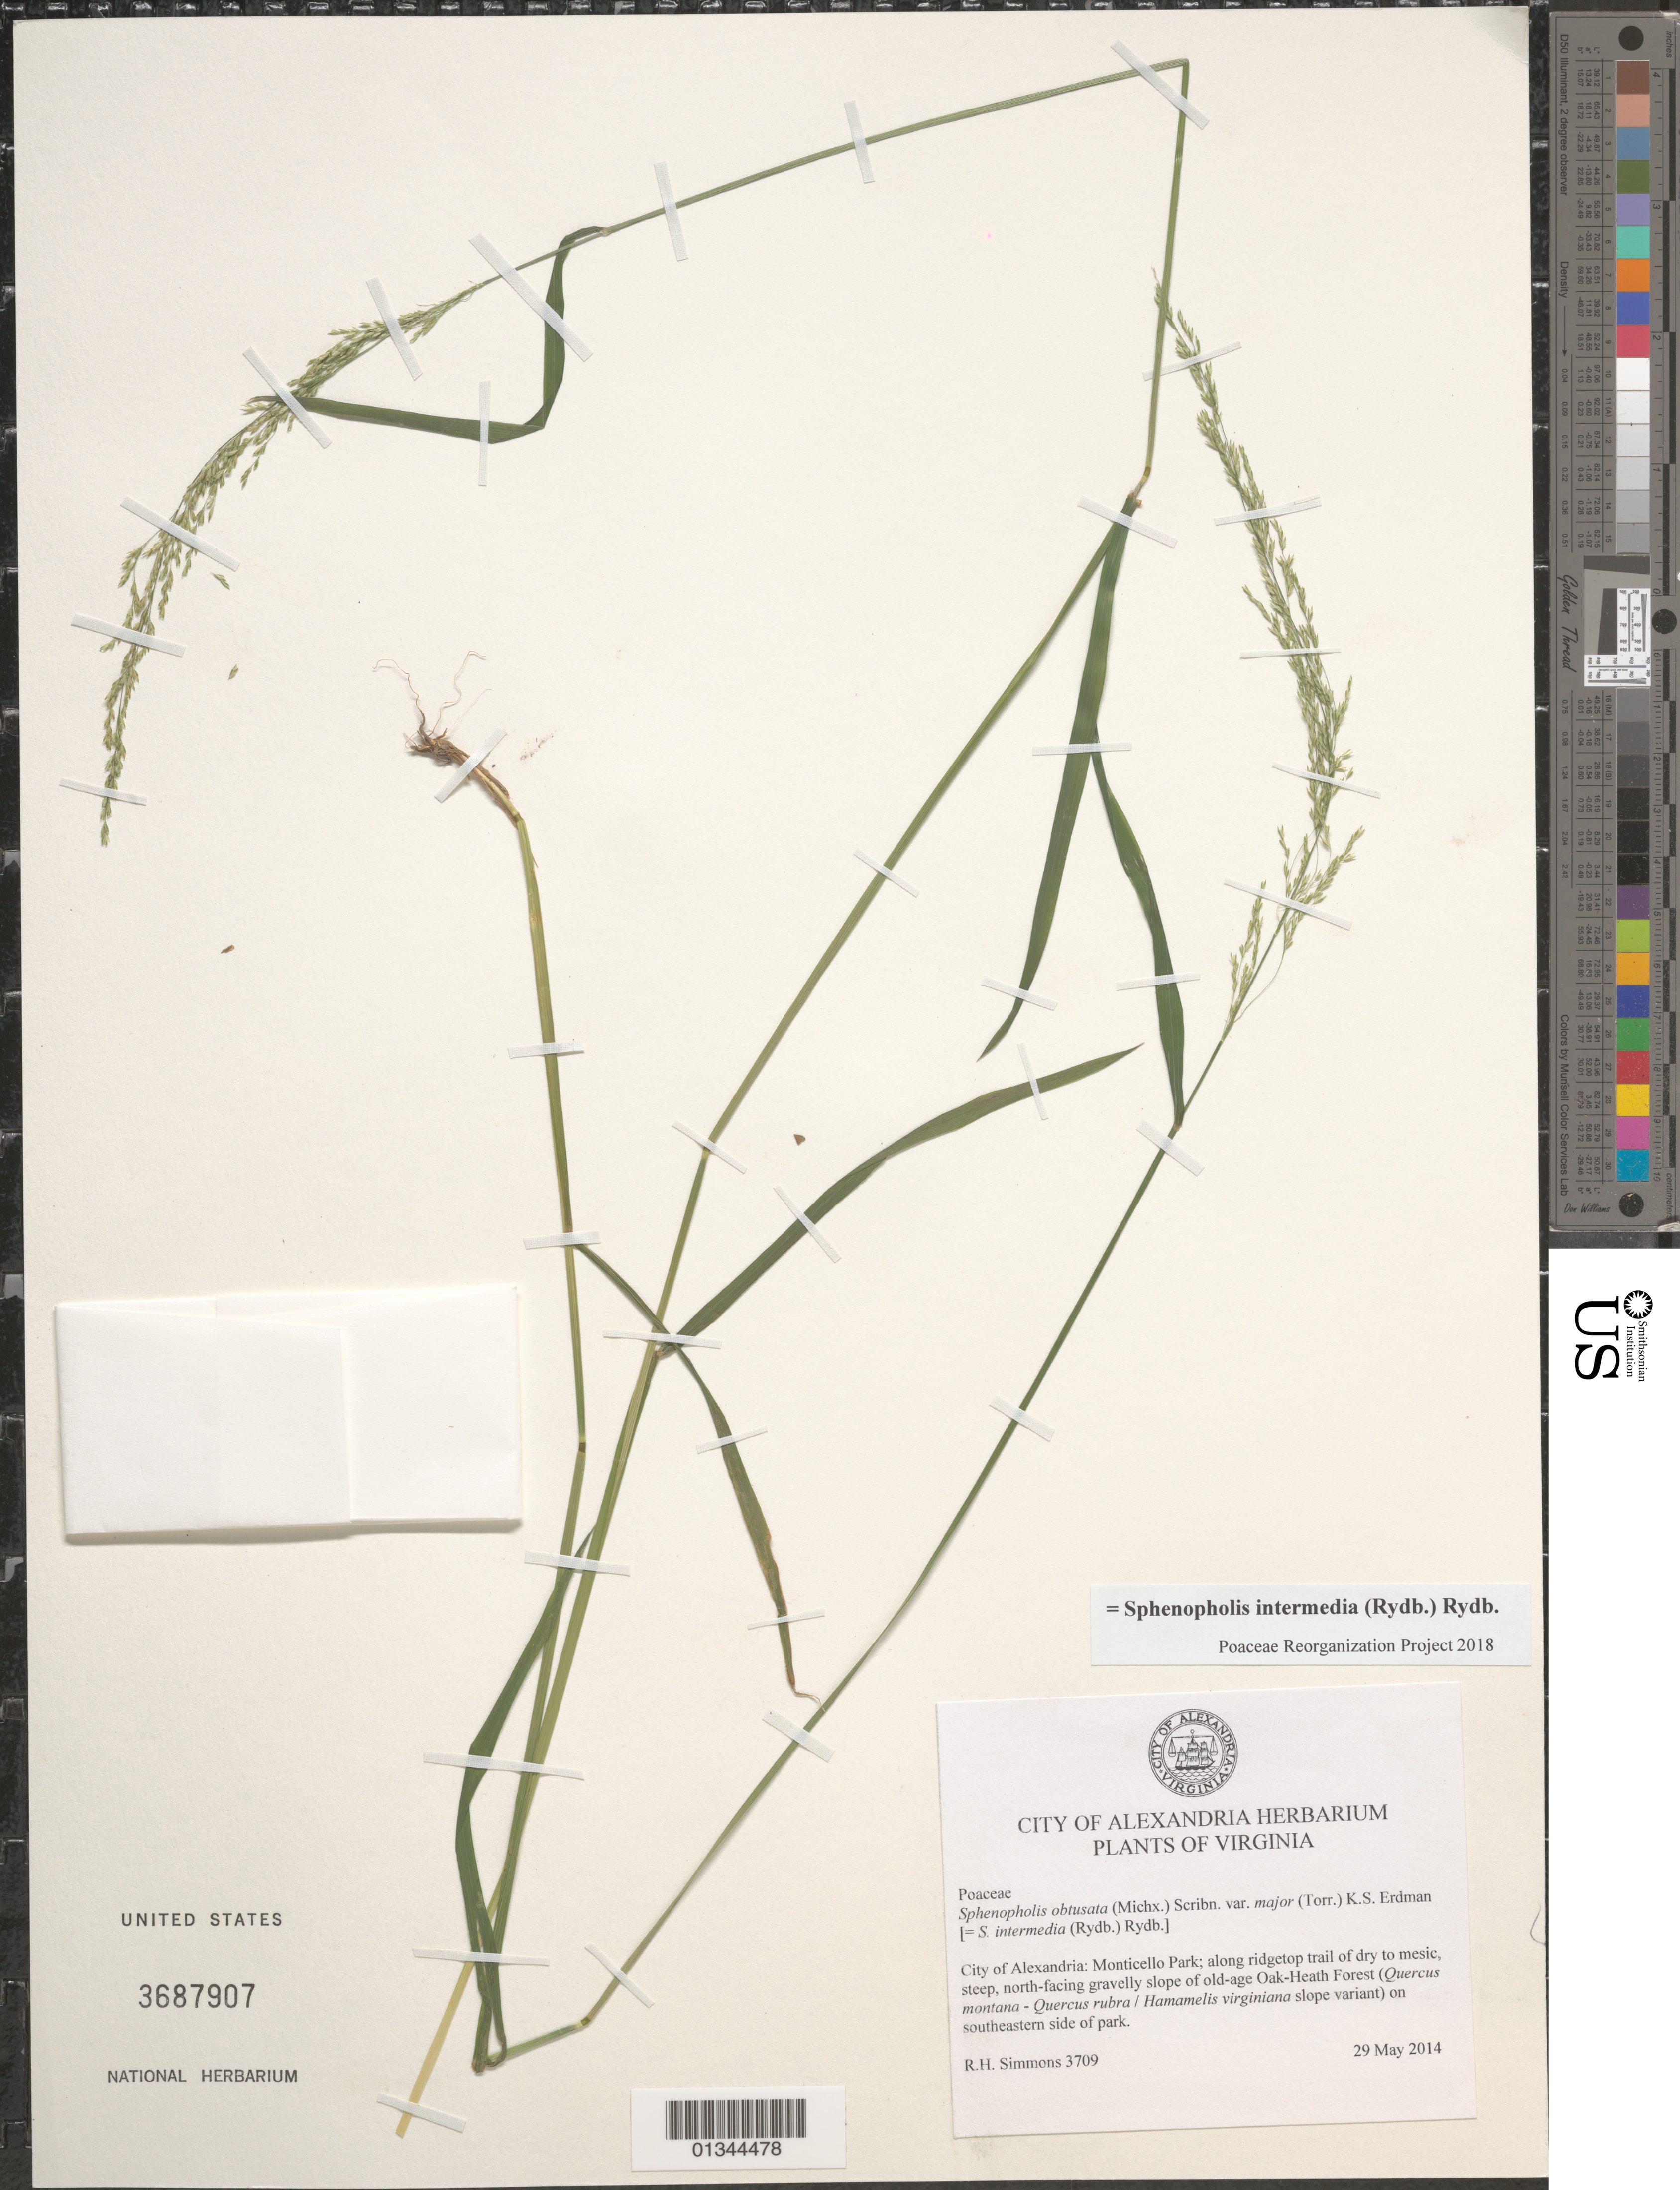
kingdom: Plantae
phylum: Tracheophyta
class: Liliopsida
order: Poales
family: Poaceae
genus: Sphenopholis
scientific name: Sphenopholis intermedia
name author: (Rydb.) Rydb.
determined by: Poaceae Reorganization Project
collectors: R. H. Simmons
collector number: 3709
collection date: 2014-05-29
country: United States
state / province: Virginia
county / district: City of Alexandria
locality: Monticello Park, on southeastern side of park.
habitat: Along ridgetop trail of dry to mesic, steep, north-facing gravelly slope of old-age Oak-Heath Forest.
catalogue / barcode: US 3687907